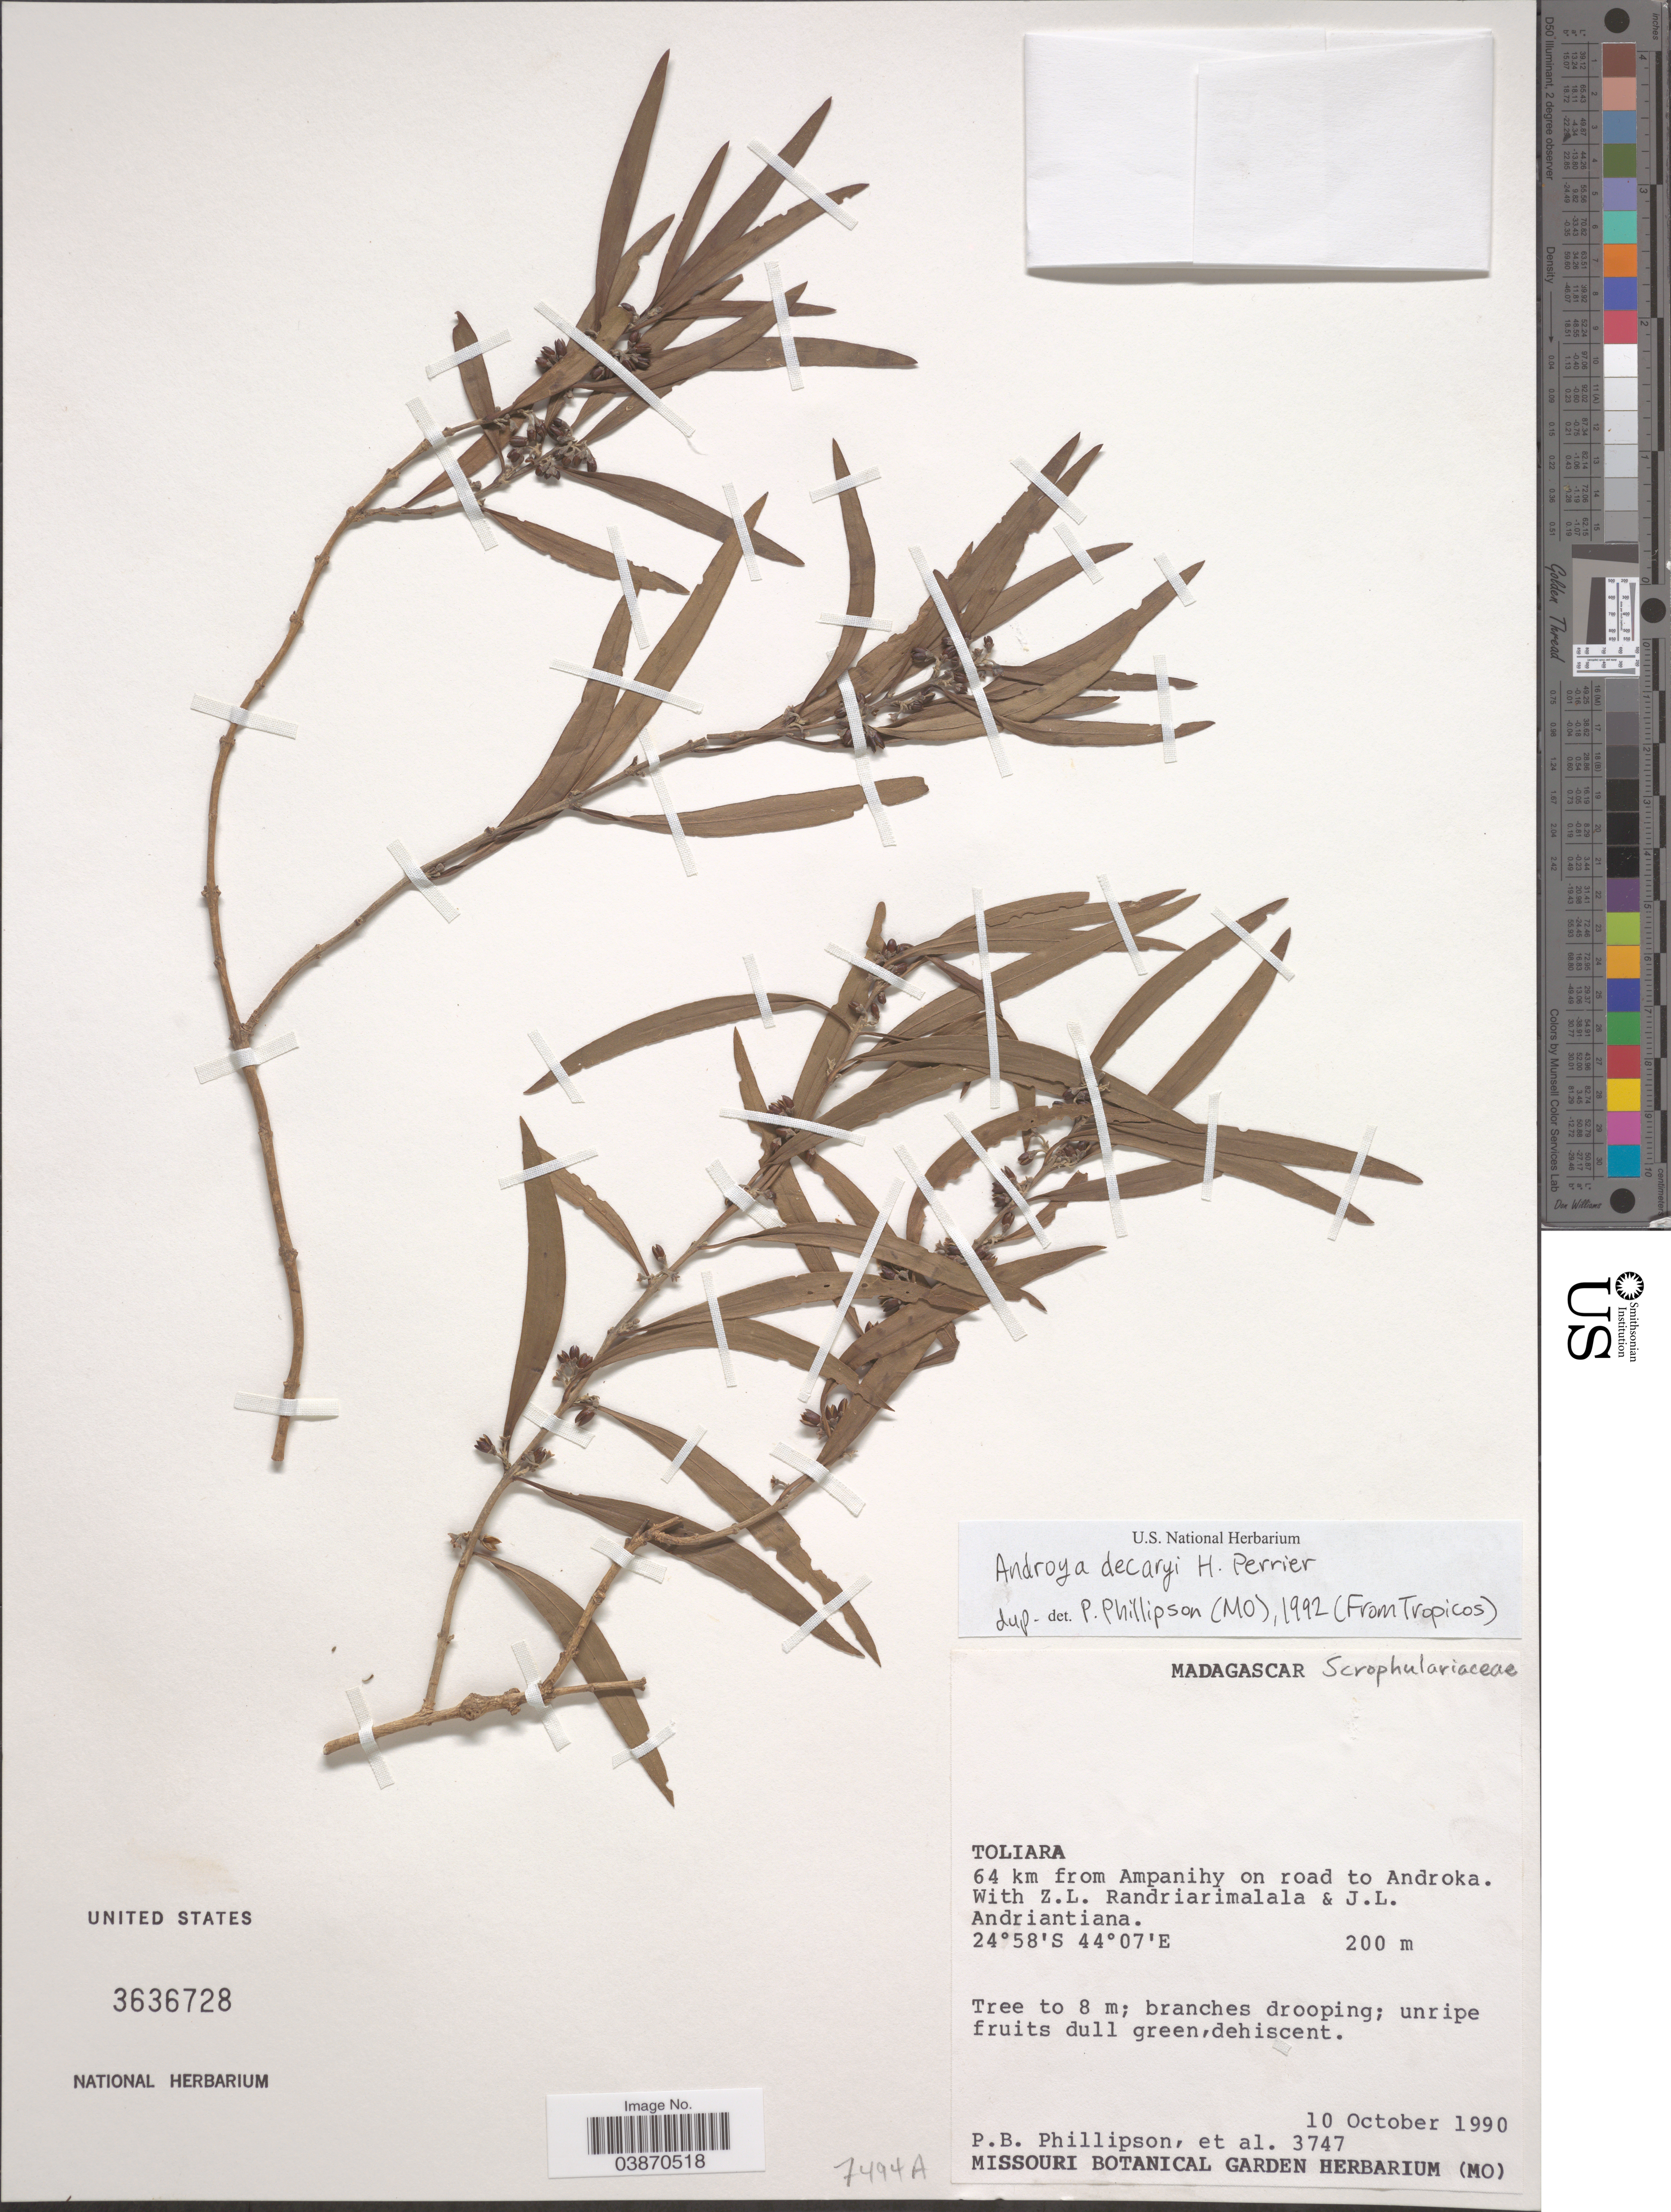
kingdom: Plantae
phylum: Tracheophyta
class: Magnoliopsida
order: Lamiales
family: Scrophulariaceae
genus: Androya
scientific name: Androya decaryi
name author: H. Perrier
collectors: P. B. Phillipson & et al.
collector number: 3747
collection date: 1990-10-10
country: Madagascar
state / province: Atsimo-Andrefana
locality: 64 km from Ampanihy on road to Androka.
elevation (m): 200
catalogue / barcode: US 3636728